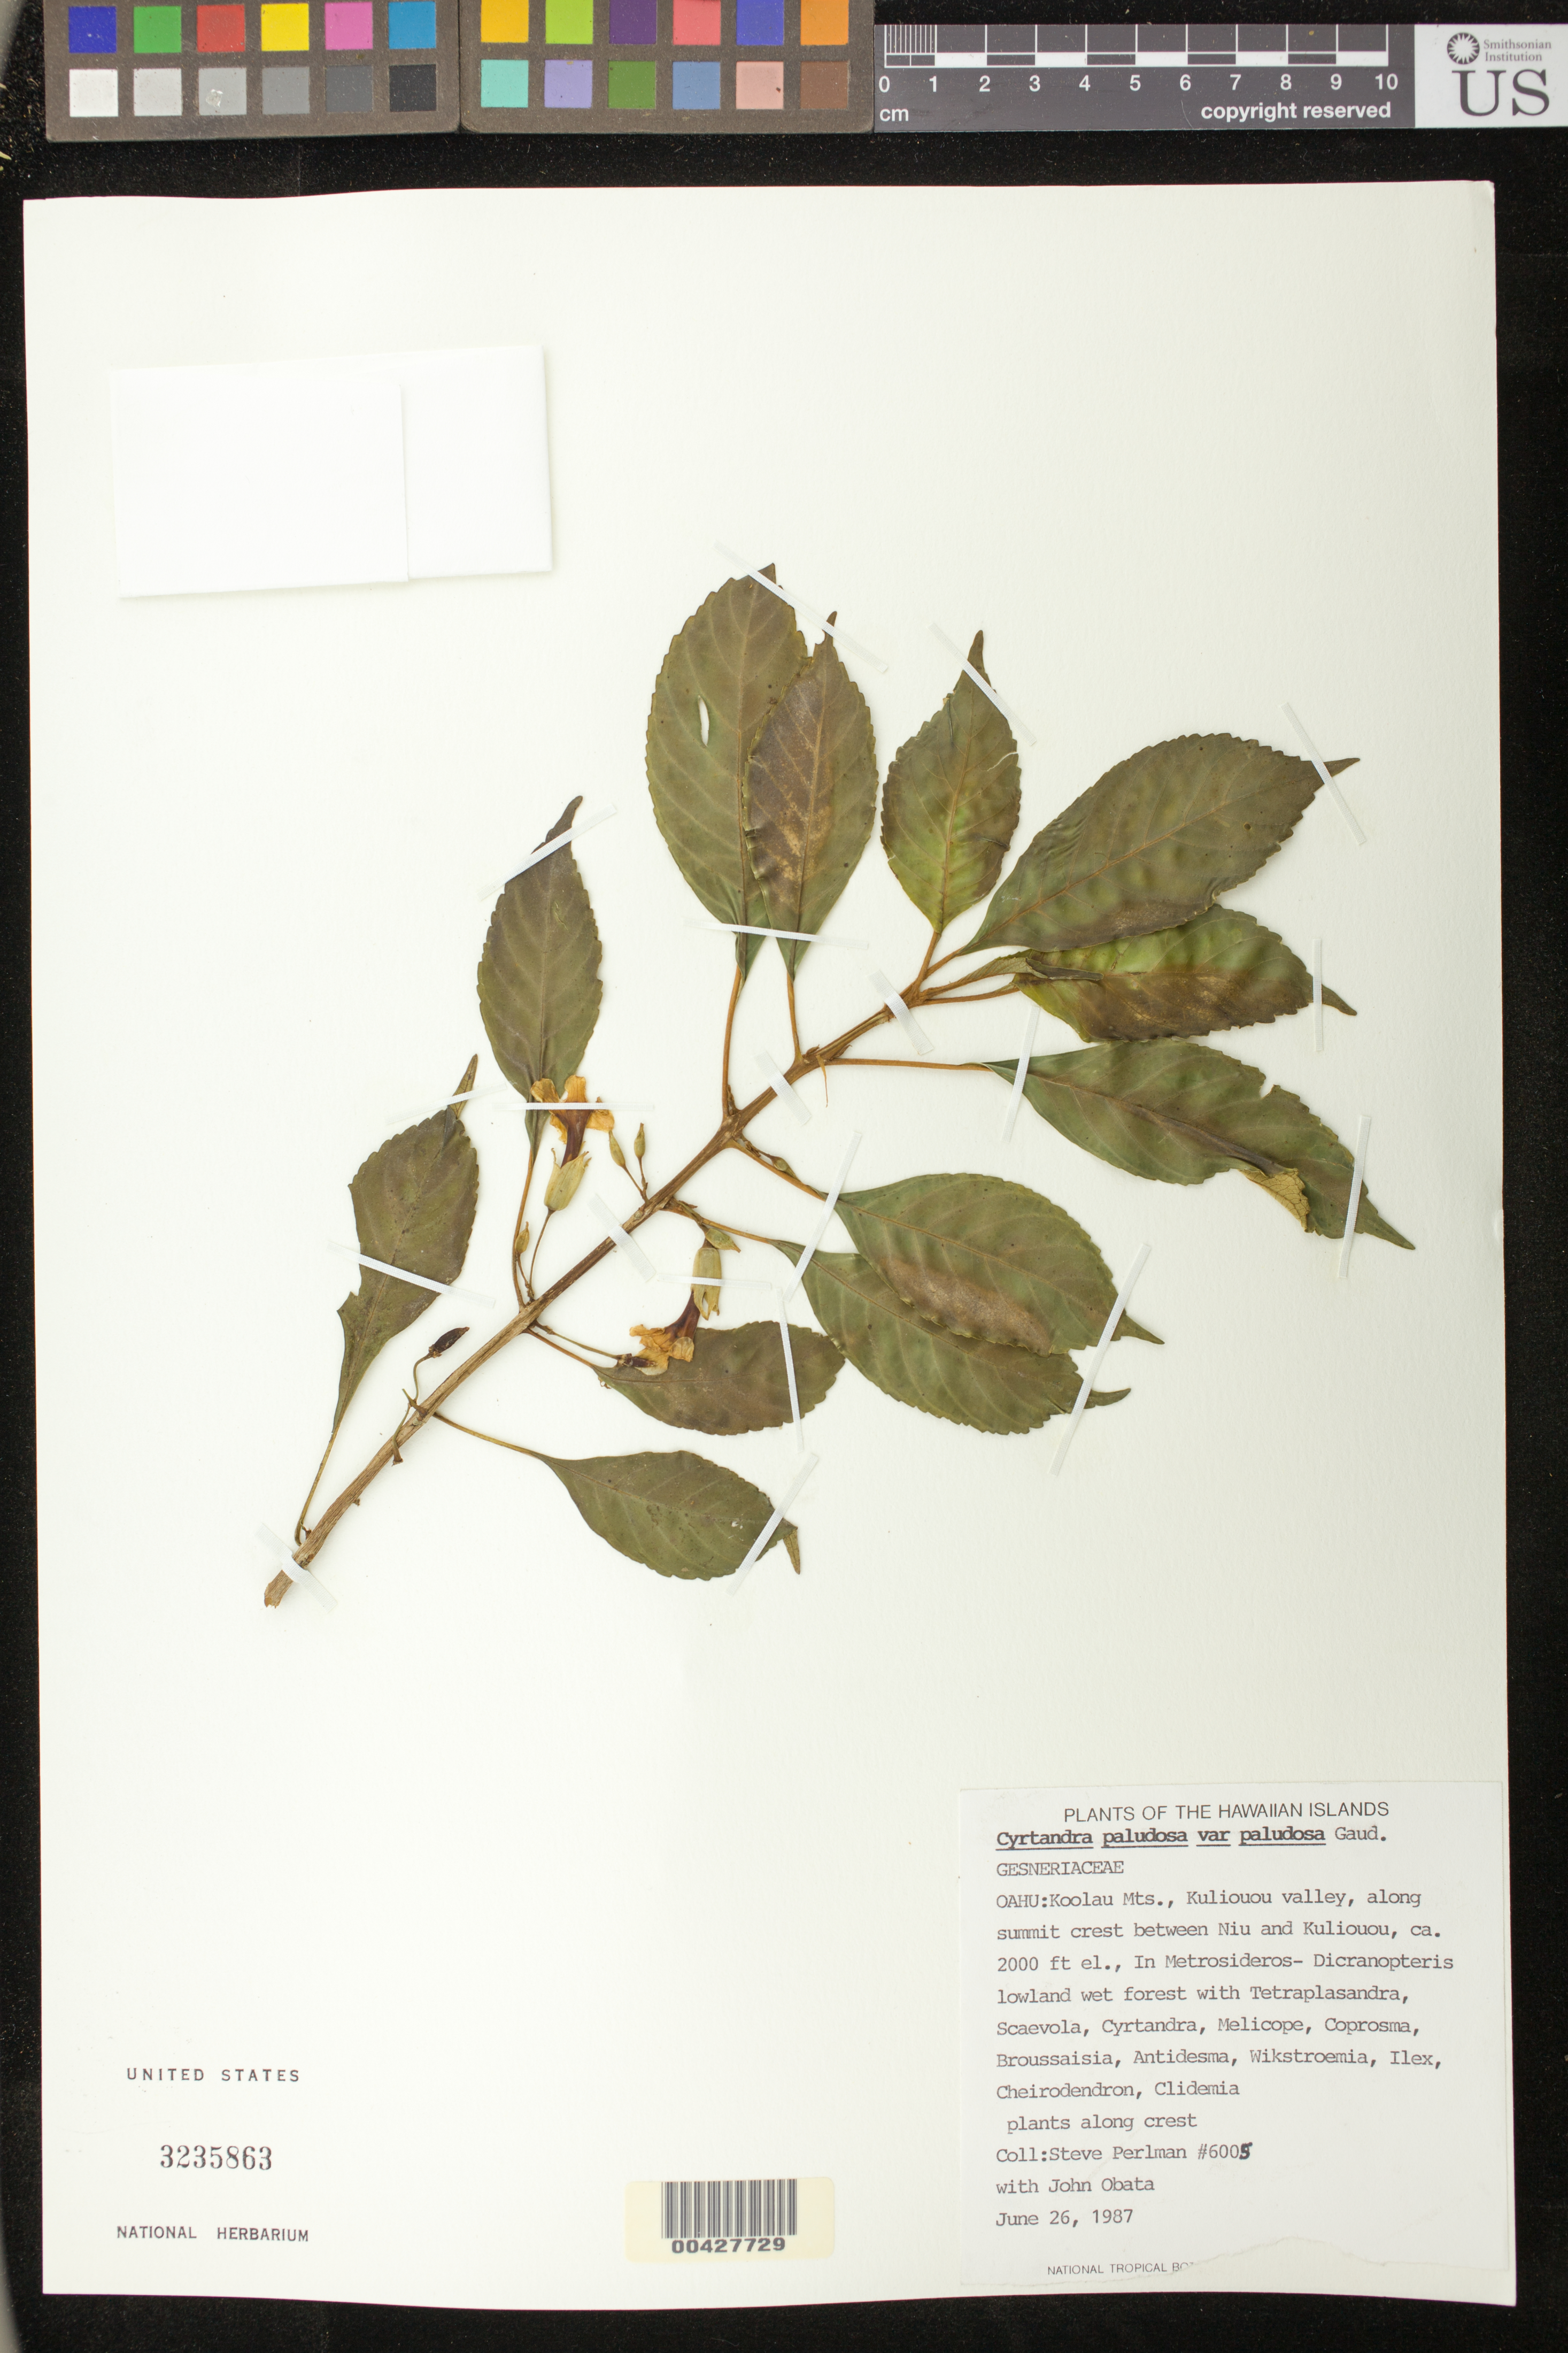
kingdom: Plantae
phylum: Tracheophyta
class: Magnoliopsida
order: Lamiales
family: Gesneriaceae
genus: Cyrtandra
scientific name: Cyrtandra paludosa var. paludosa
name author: Gaudich.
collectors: S. P. Perlman & J. Obata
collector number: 6005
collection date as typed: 26 Jun 1987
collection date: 1987-06-26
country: United States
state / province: Hawaii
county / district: Honolulu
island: Oahu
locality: Koolau mts., Kuliouou valley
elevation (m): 610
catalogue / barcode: US 3235863